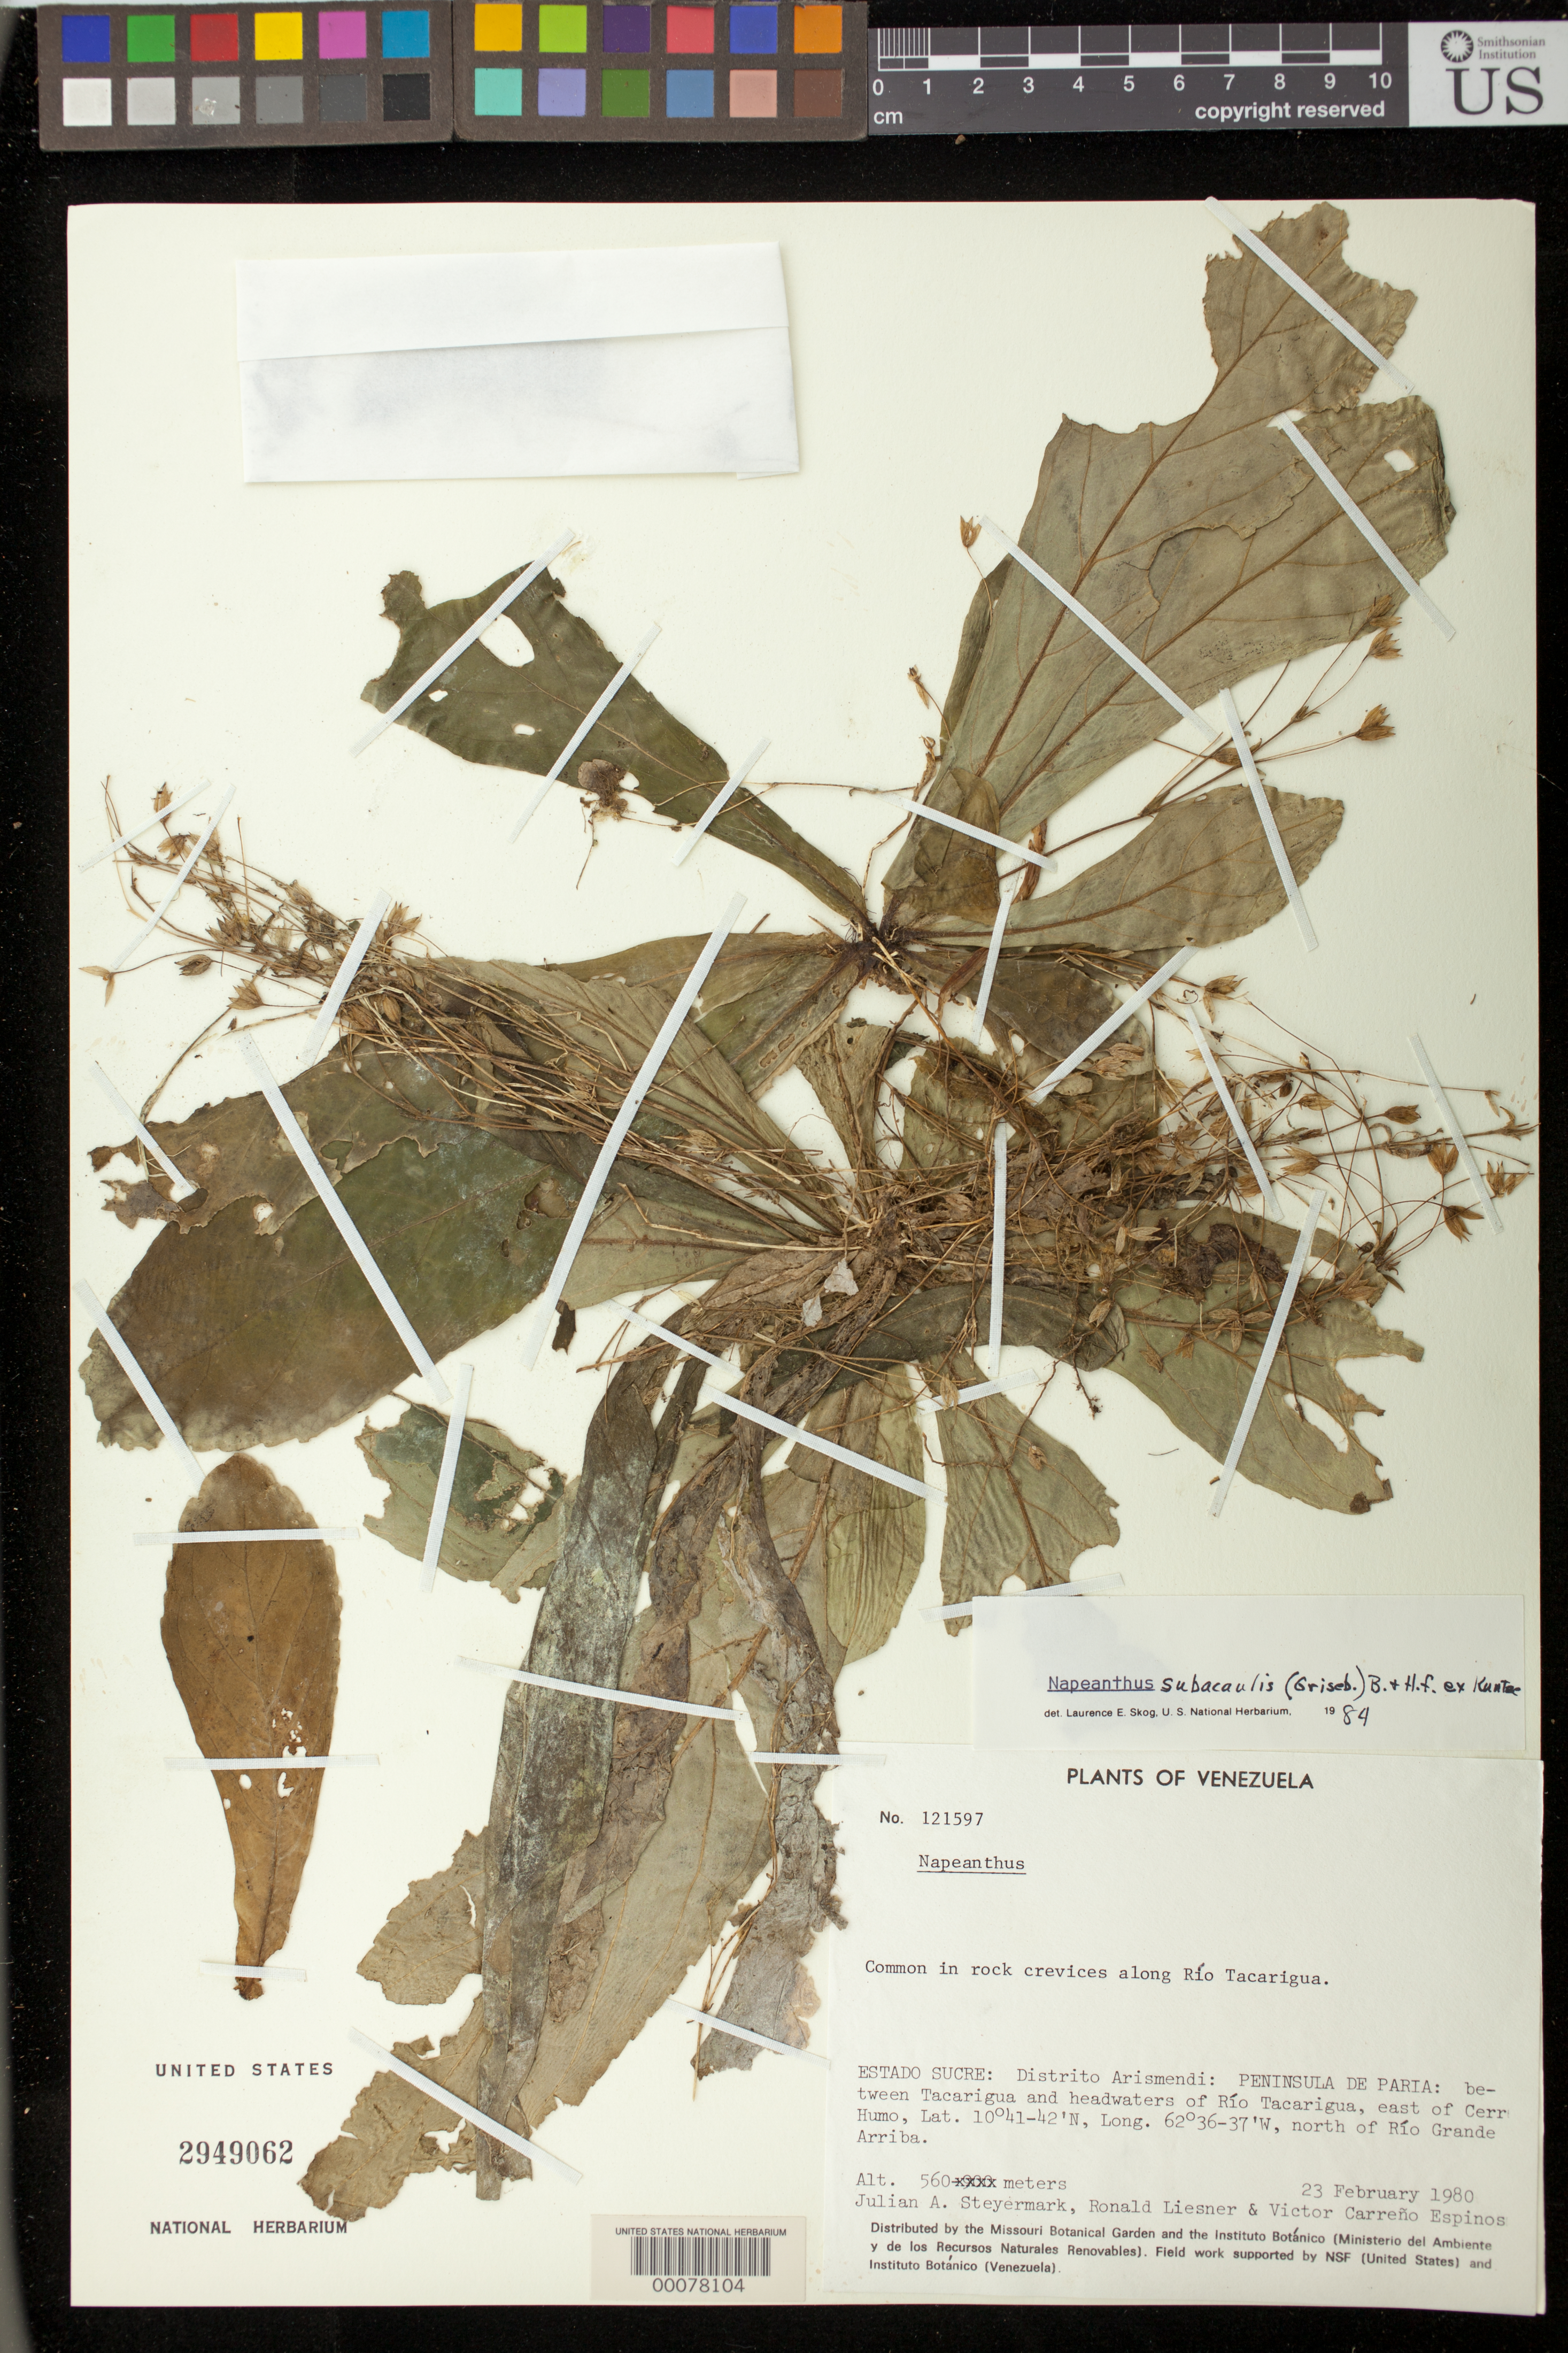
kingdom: Plantae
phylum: Tracheophyta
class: Magnoliopsida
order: Lamiales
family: Gesneriaceae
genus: Napeanthus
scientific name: Napeanthus subacaulis var. integer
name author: C.V. Morton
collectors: J. Steyermark, R. L. Liesner & V. Espinosa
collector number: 121597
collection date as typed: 23 Feb 1980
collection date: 1980-02-23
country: Venezuela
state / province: Sucre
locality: Distrito Arismendi, penisula de Paria, between Tacarigua and headwaters of Rio Tacarigua, E of Cerro Humo; along Rio Tacarigua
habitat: Common in rock crevices along river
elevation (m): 560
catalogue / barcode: US 2949062